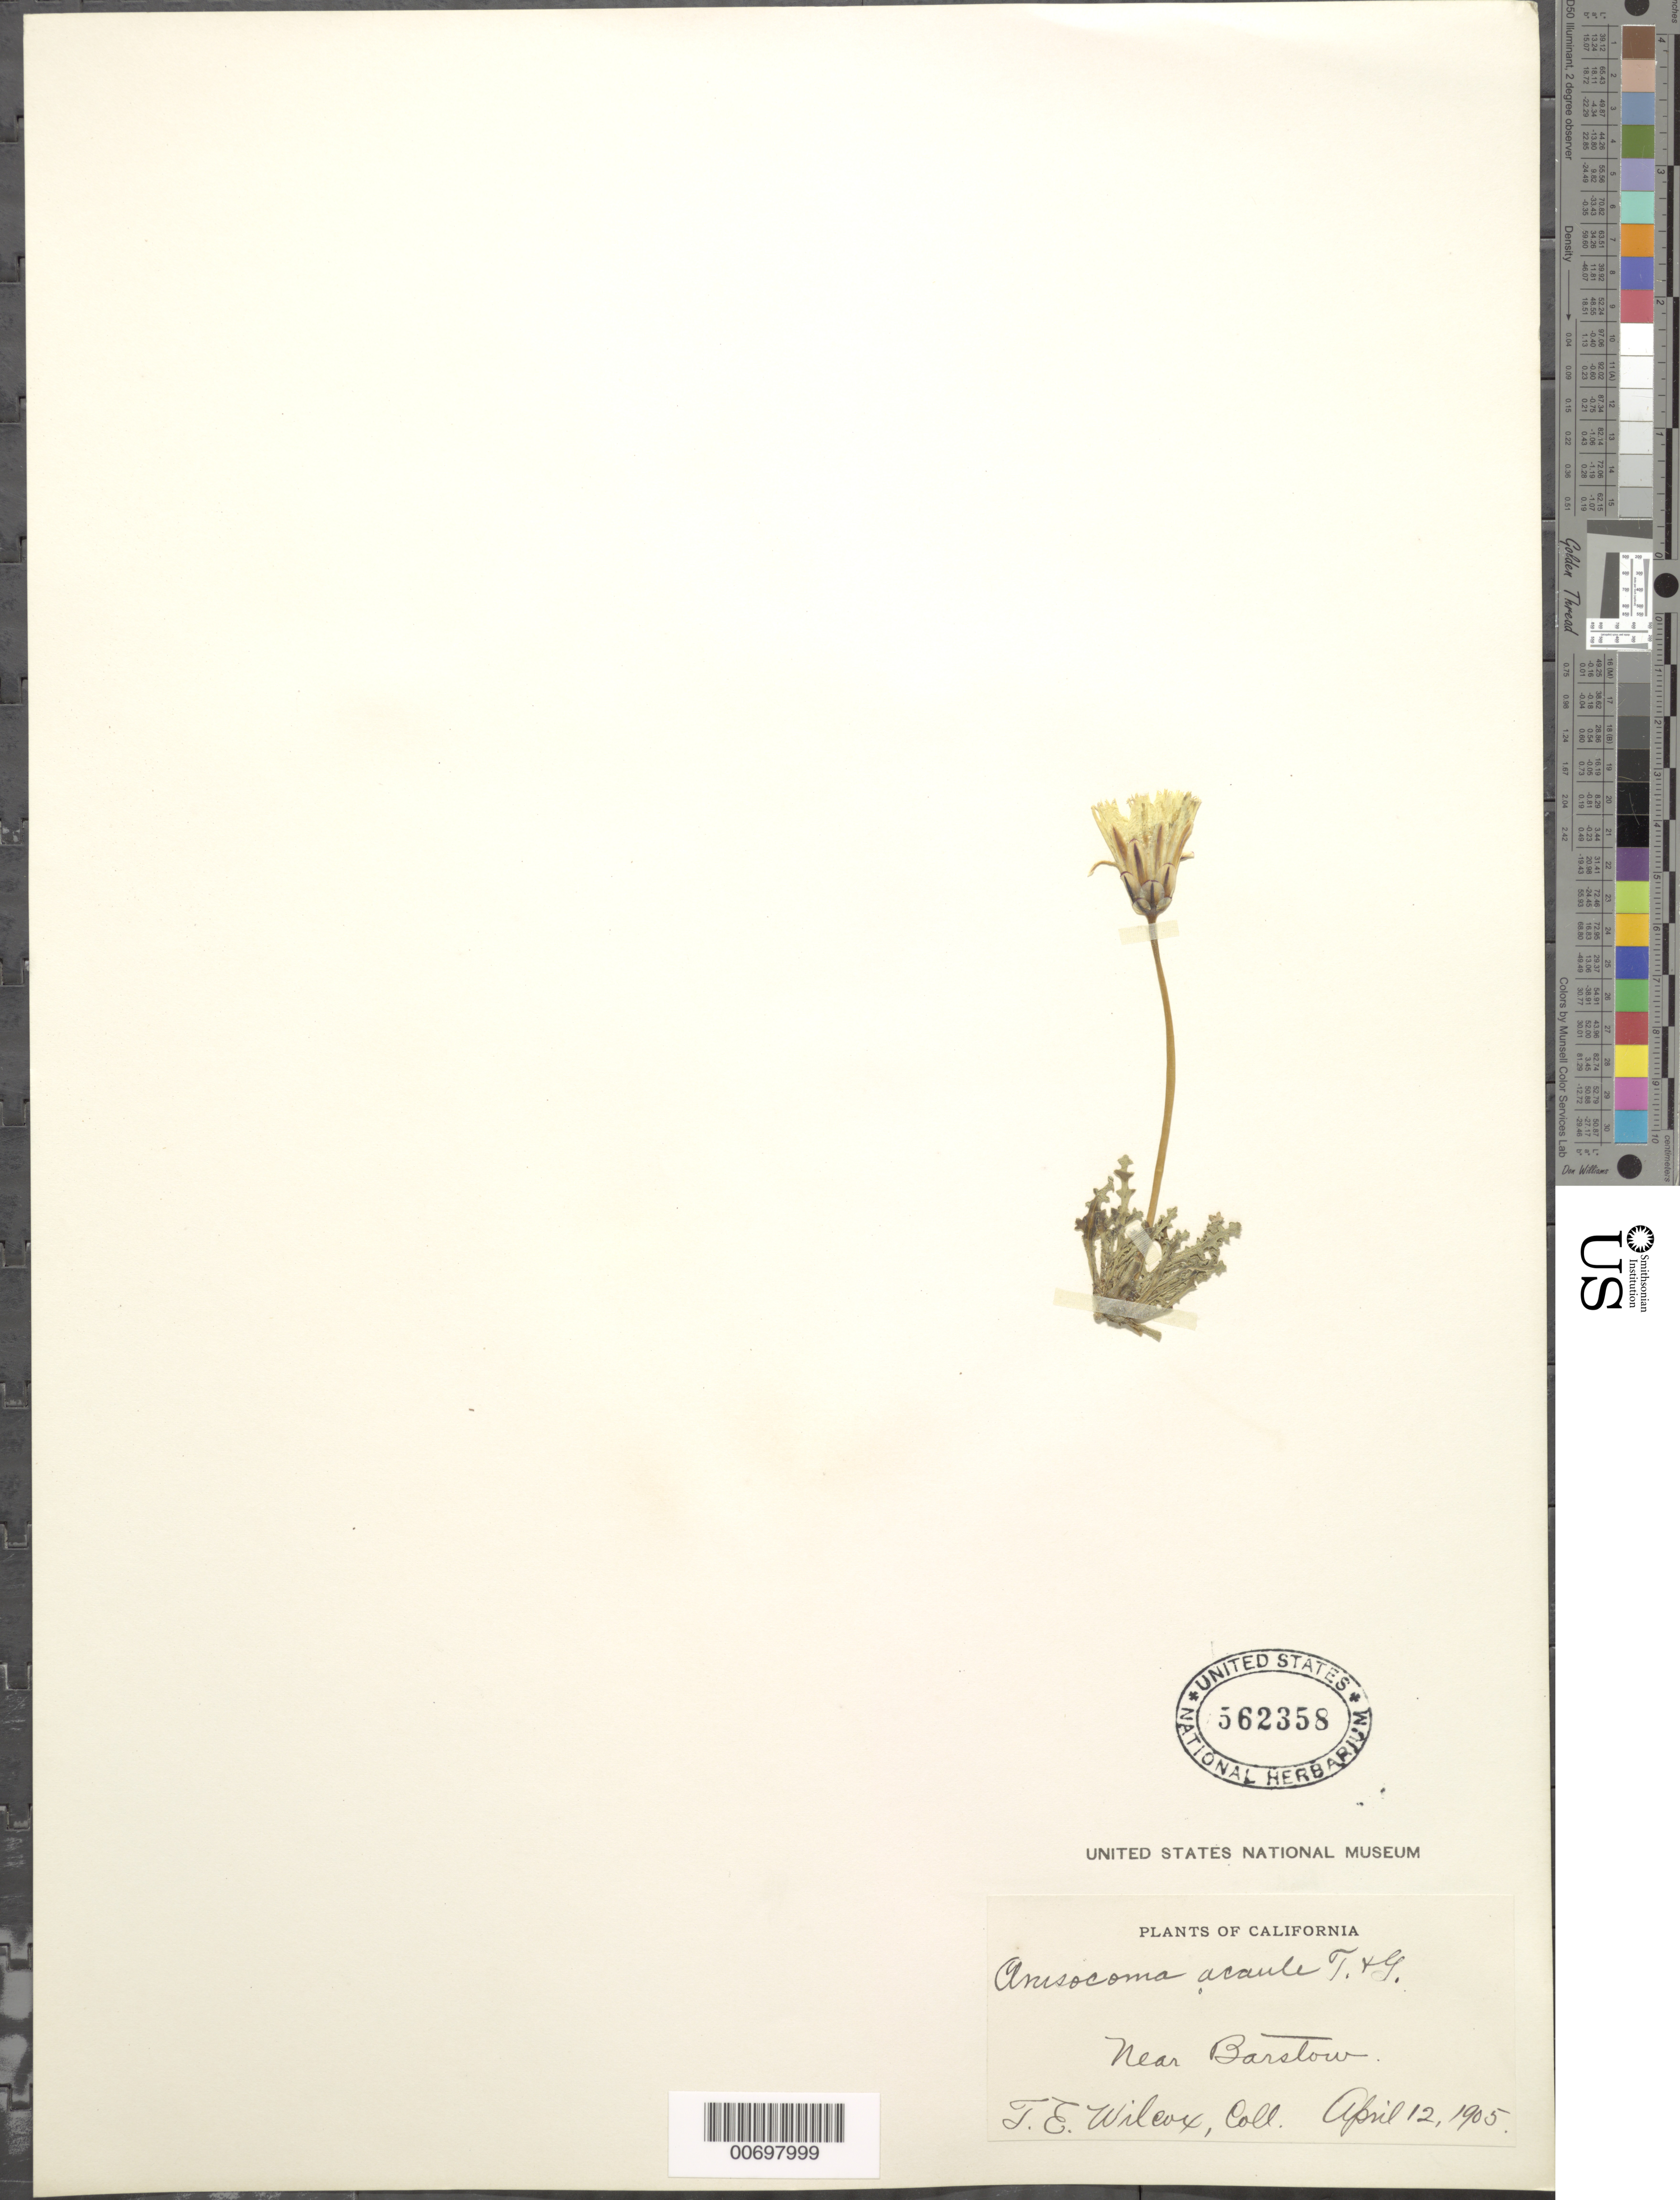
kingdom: Plantae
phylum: Tracheophyta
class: Magnoliopsida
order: Asterales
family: Asteraceae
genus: Anisocoma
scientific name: Anisocoma acaulis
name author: Torr. & A. Gray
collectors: T. E. Wilcox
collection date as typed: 12 Apr 1905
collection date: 1905-04-12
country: United States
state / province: California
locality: Near Barstow.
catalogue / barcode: US 562358